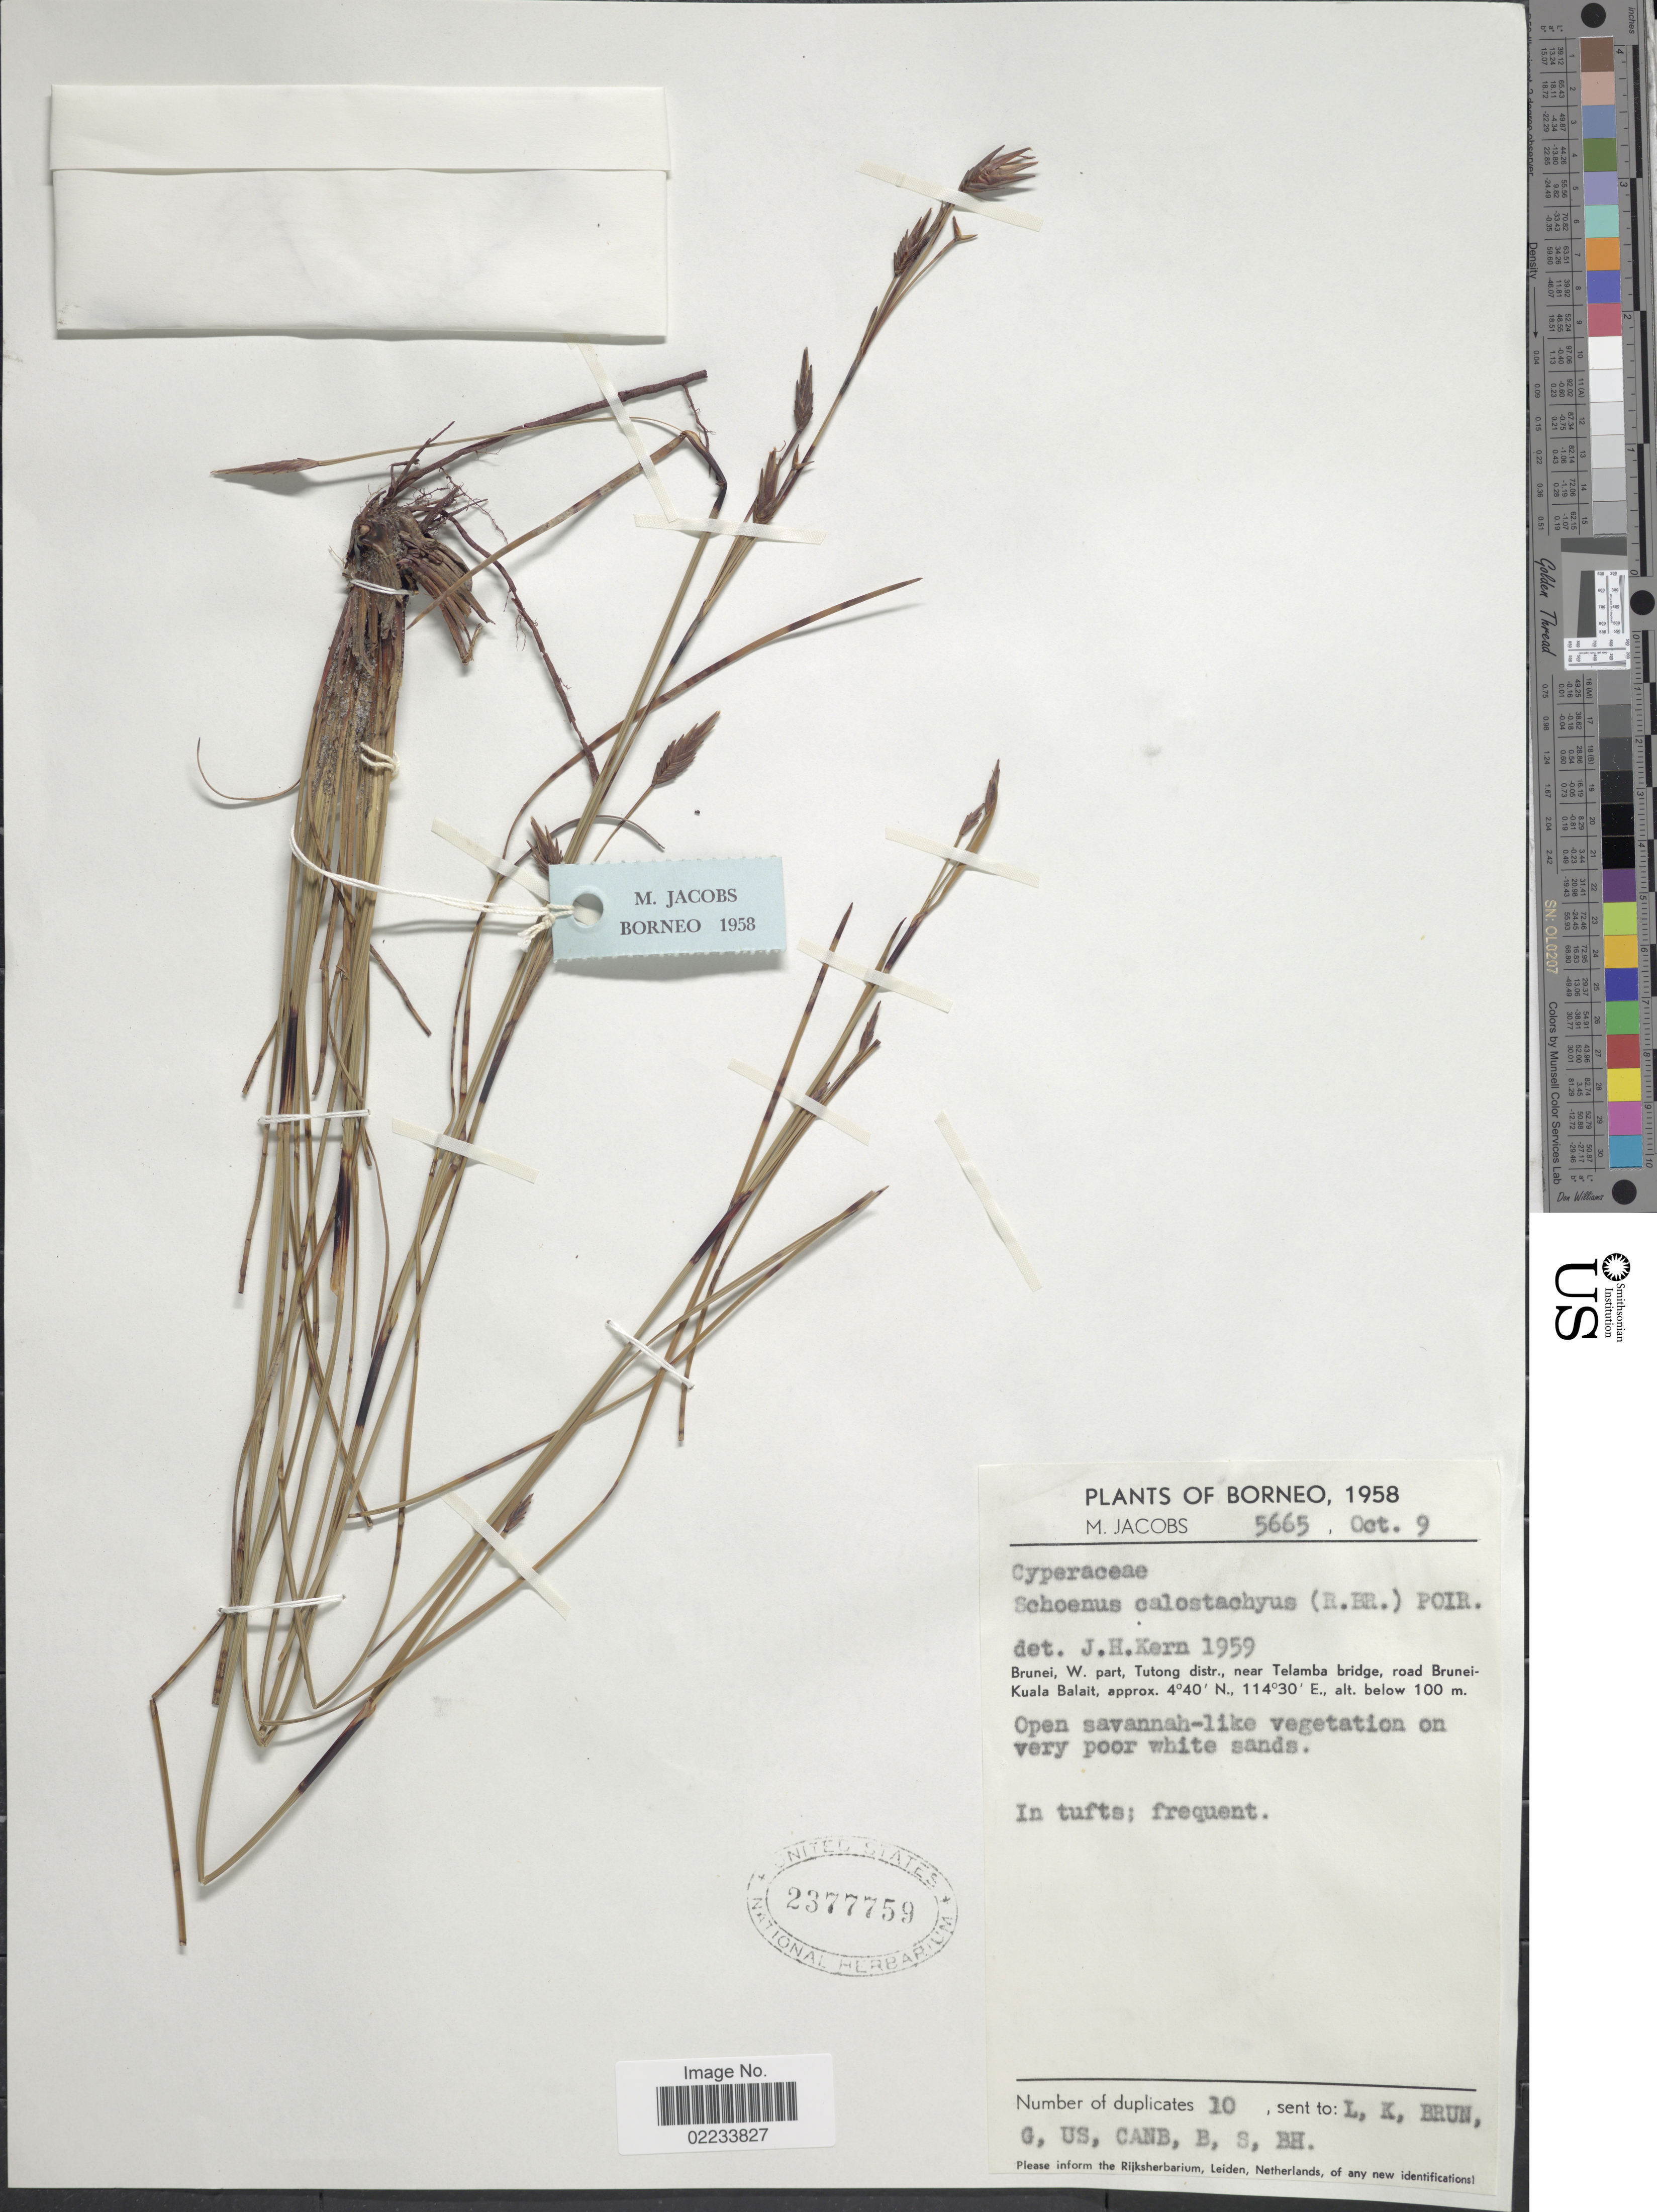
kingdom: Plantae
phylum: Tracheophyta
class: Liliopsida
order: Poales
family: Cyperaceae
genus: Schoenus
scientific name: Schoenus calostachyus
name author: (R. Br.) Poir. ex Roem. & Schult.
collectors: M. Jacobs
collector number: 5665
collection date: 1958-10-09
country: Brunei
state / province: Tutong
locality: Borneo, W. part, Tutong distr., near Telamba bridge, road Brunei-Kuala Balait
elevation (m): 100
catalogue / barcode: US 2377759